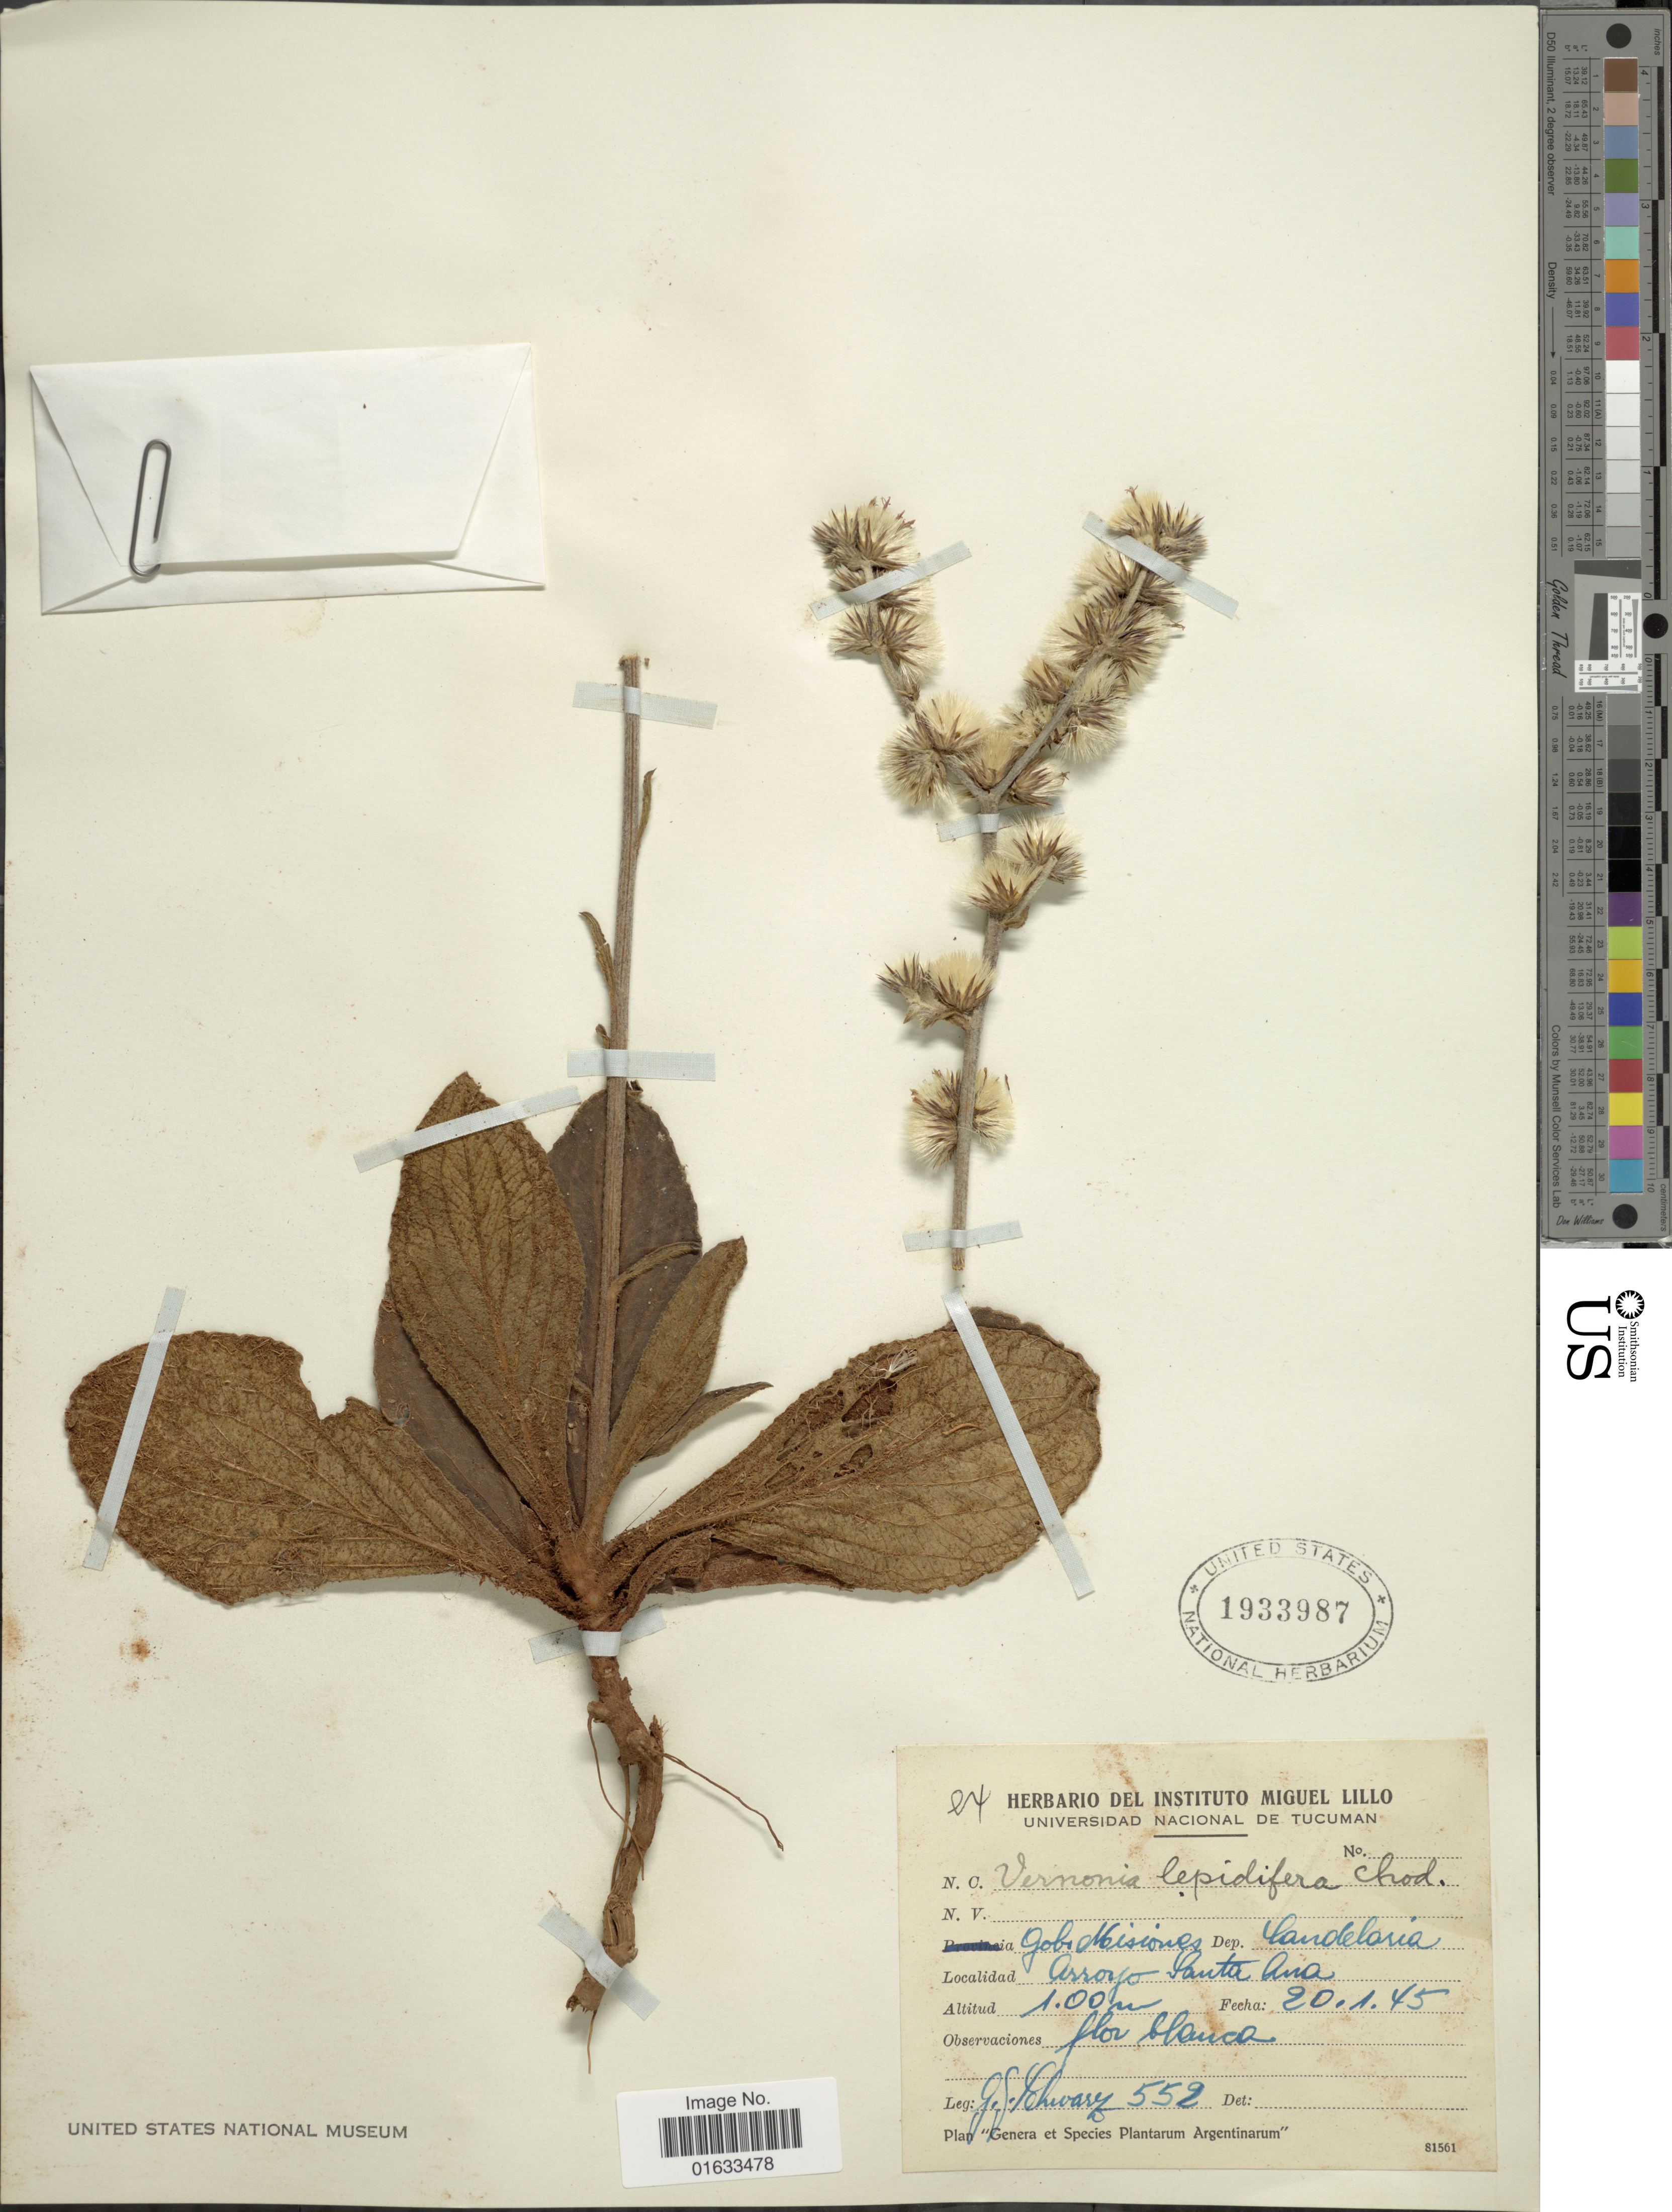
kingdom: Plantae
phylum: Tracheophyta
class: Magnoliopsida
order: Asterales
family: Asteraceae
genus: Chrysolaena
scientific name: Chrysolaena propinqua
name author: (Hieron.) H. Rob.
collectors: G. J. Schwarz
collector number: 552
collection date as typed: Transcribed d/m/y: 20/1/45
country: Argentina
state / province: Misiones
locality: Gob. Misiones, Dep. Candelaria, Arroyo Santa Ana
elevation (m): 100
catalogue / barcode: US 1933987